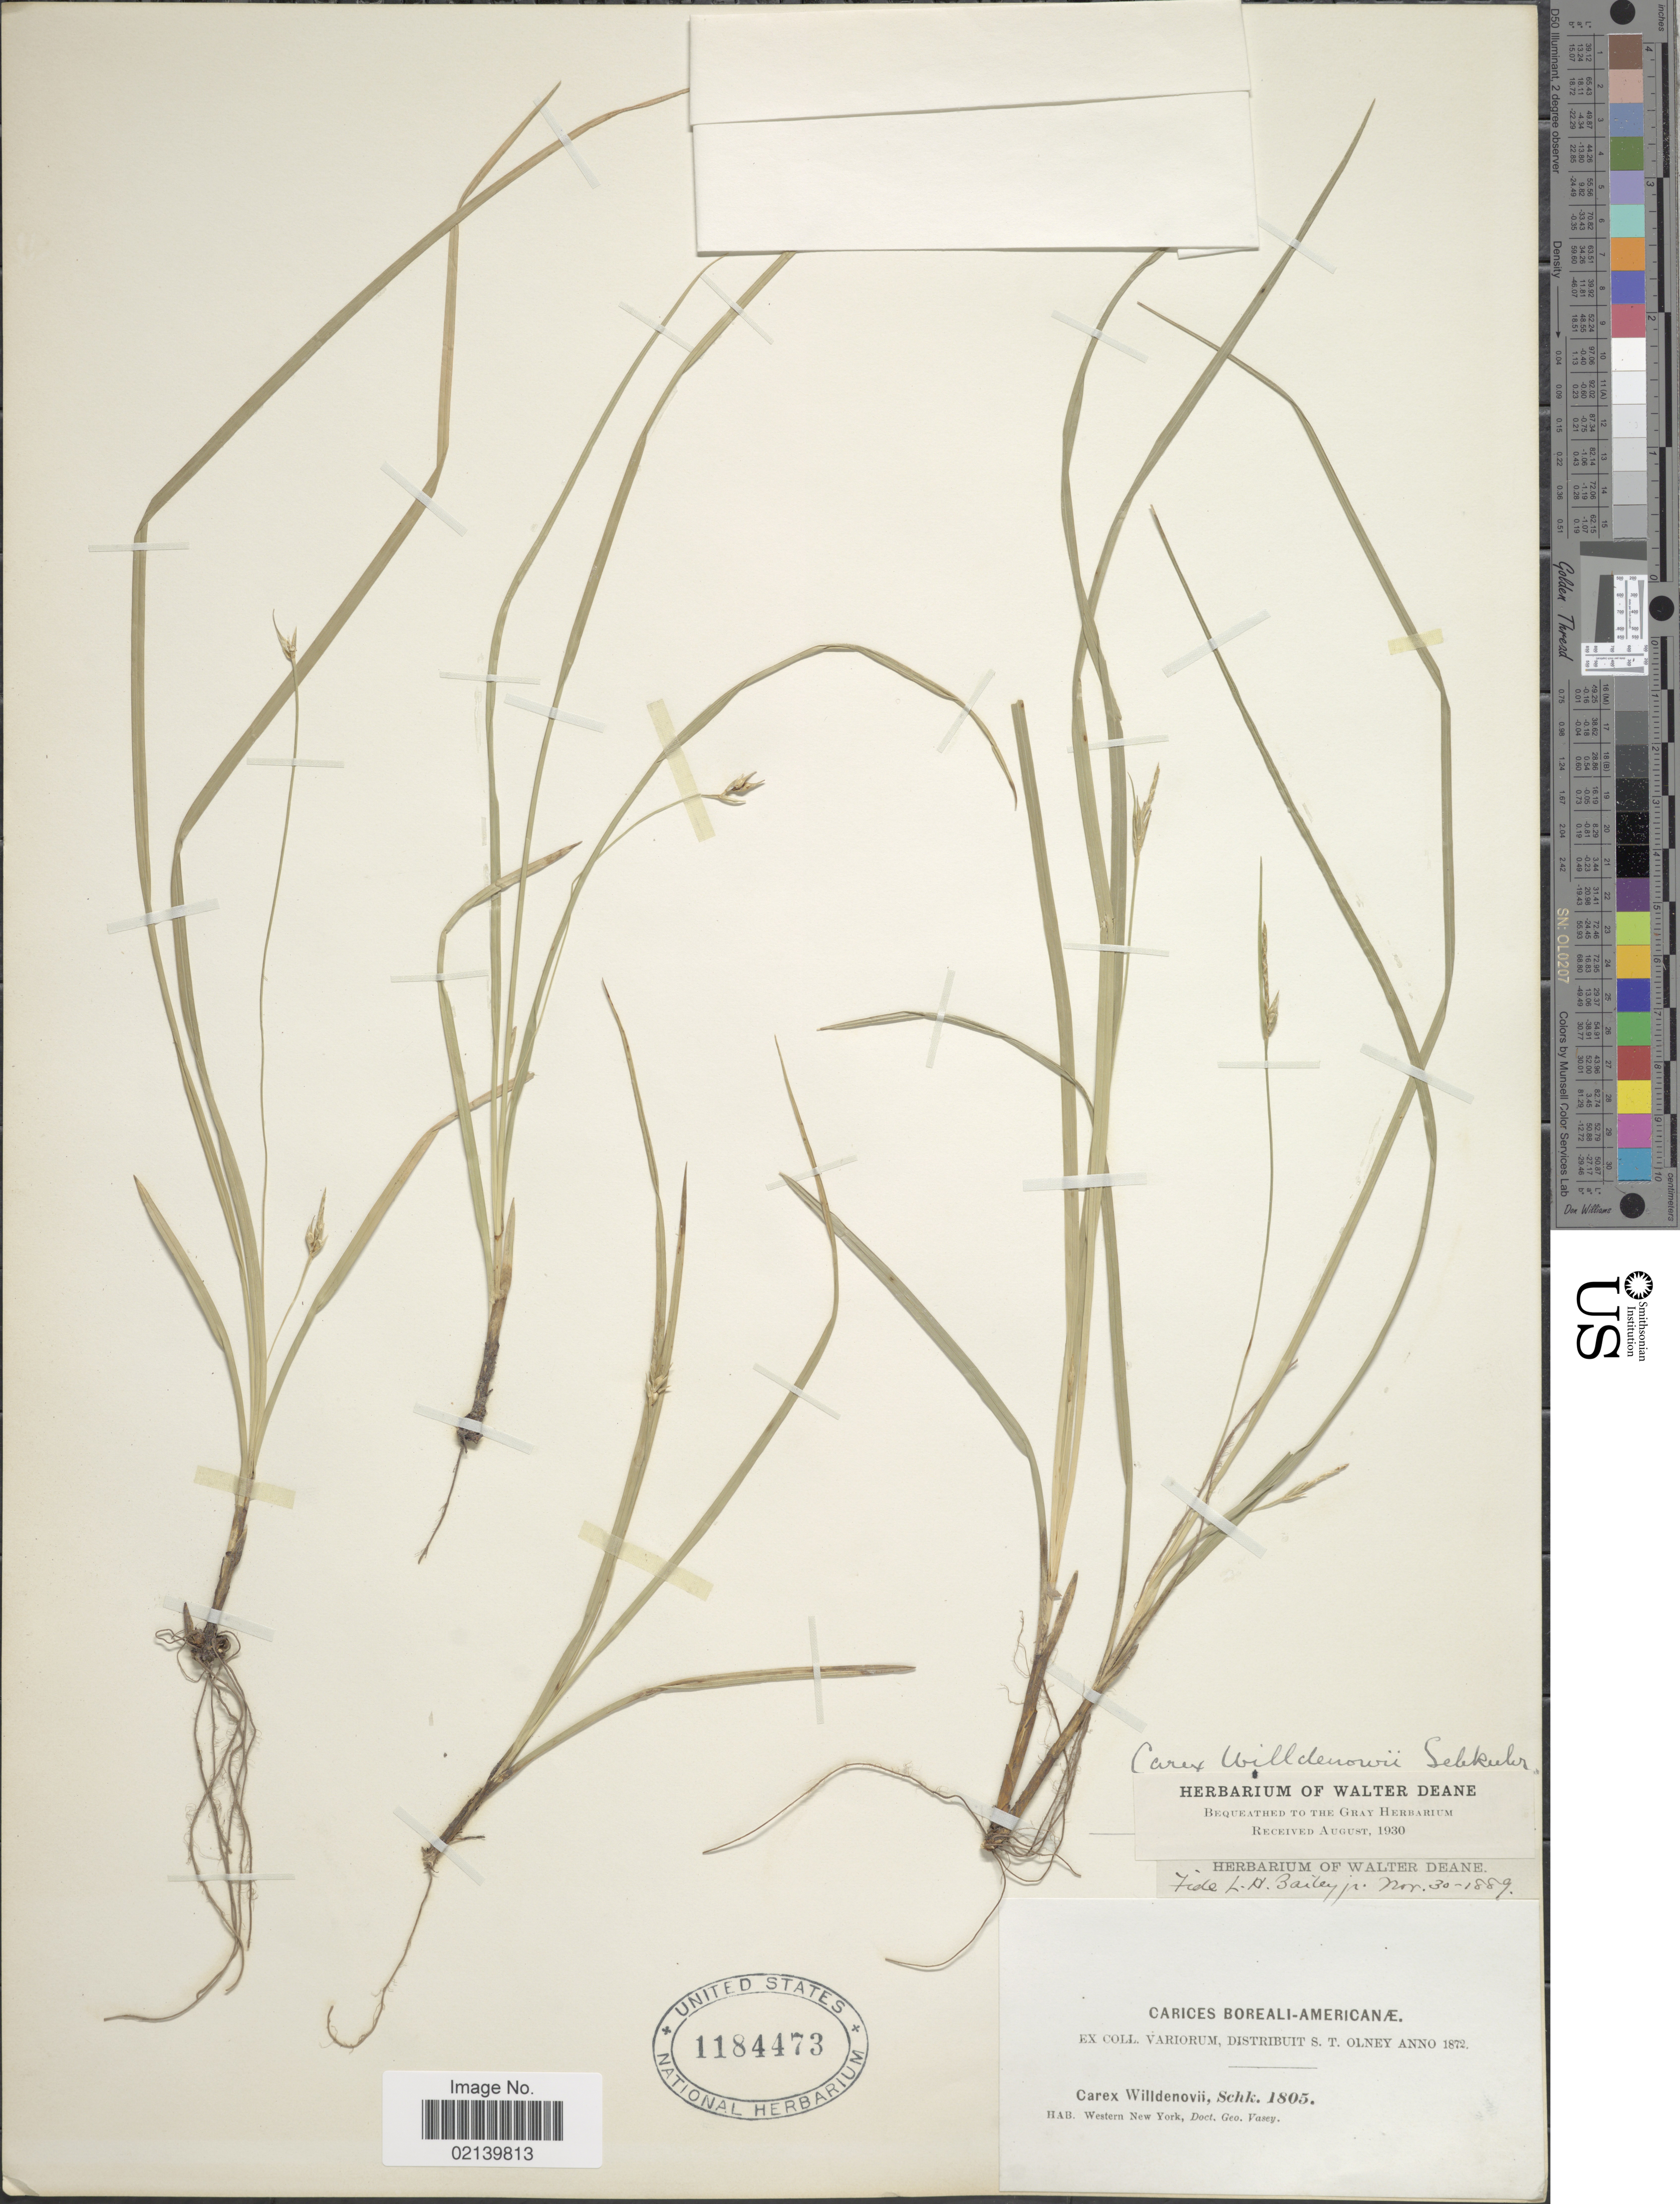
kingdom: Plantae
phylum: Tracheophyta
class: Liliopsida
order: Poales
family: Cyperaceae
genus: Carex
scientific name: Carex willdenowii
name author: Willd.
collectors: G. Vasey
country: United States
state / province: New York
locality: Western New York.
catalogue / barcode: US 1184473